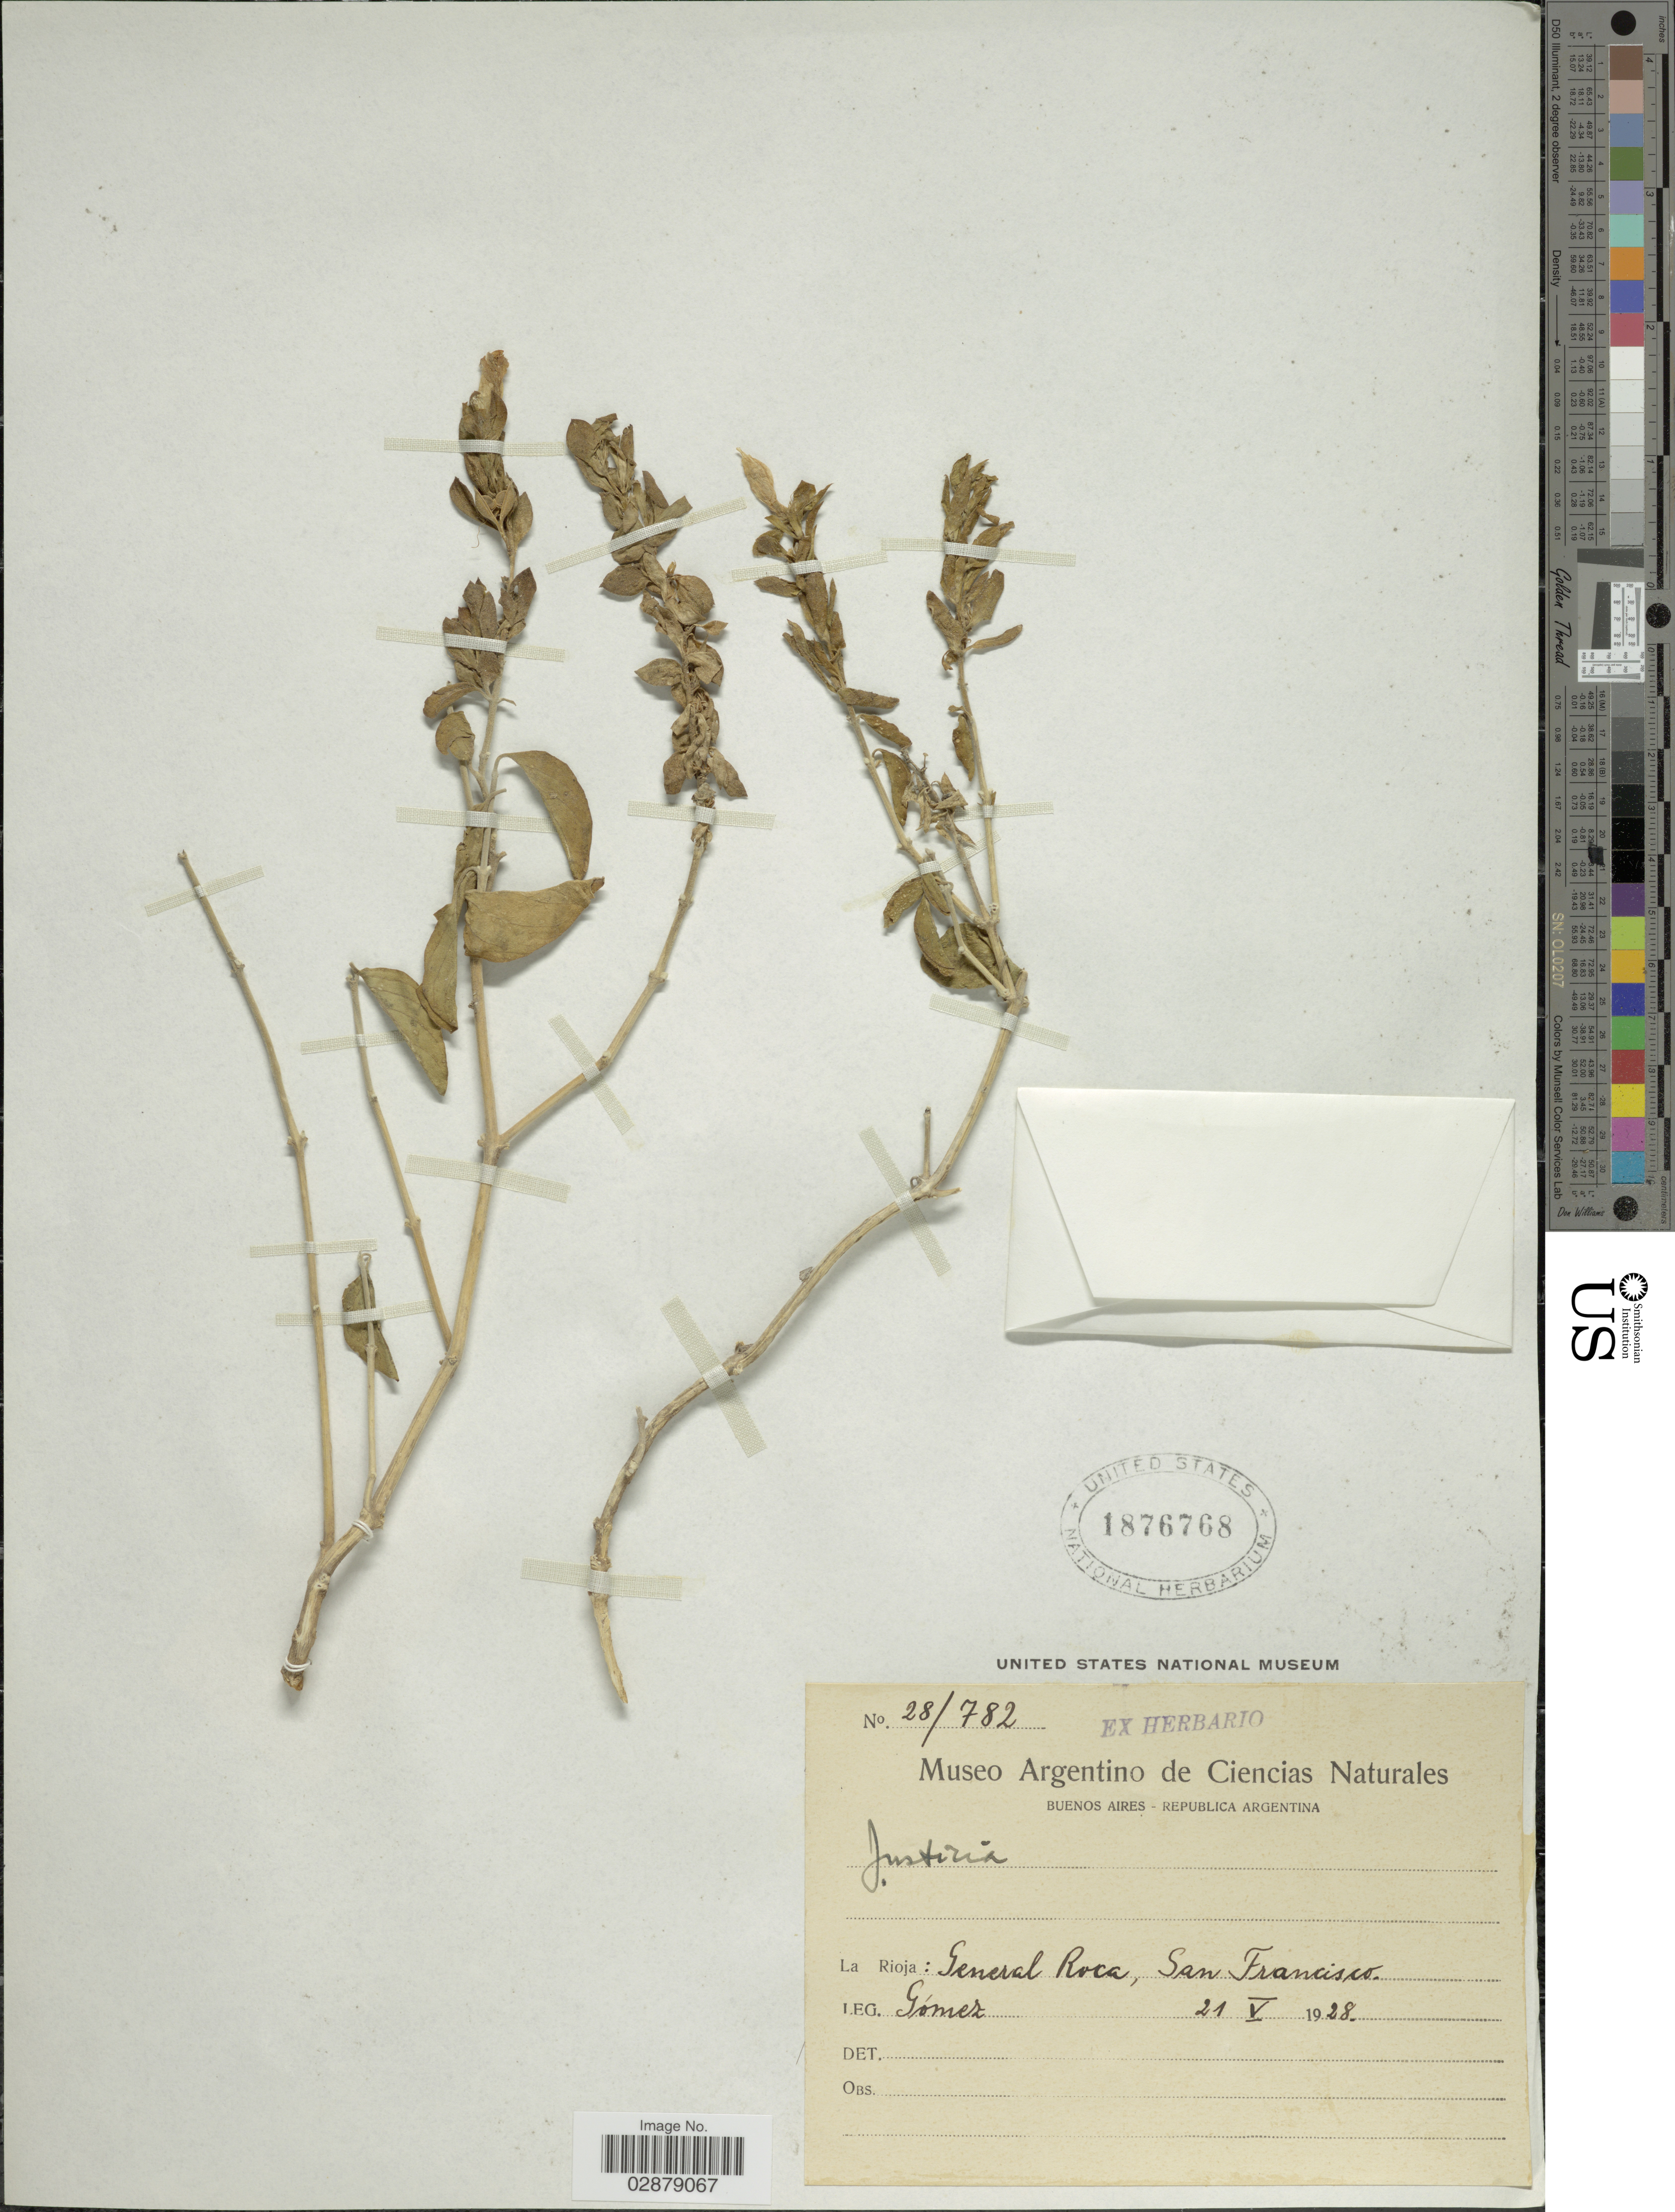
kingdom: Plantae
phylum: Tracheophyta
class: Magnoliopsida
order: Lamiales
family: Acanthaceae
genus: Justicia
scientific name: Justicia gilliesii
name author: (Nees) Benth.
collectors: Gomez, --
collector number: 28/782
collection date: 1928-05-21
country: Argentina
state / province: La Rioja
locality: General Roca, San Francisco.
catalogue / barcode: US 1876768